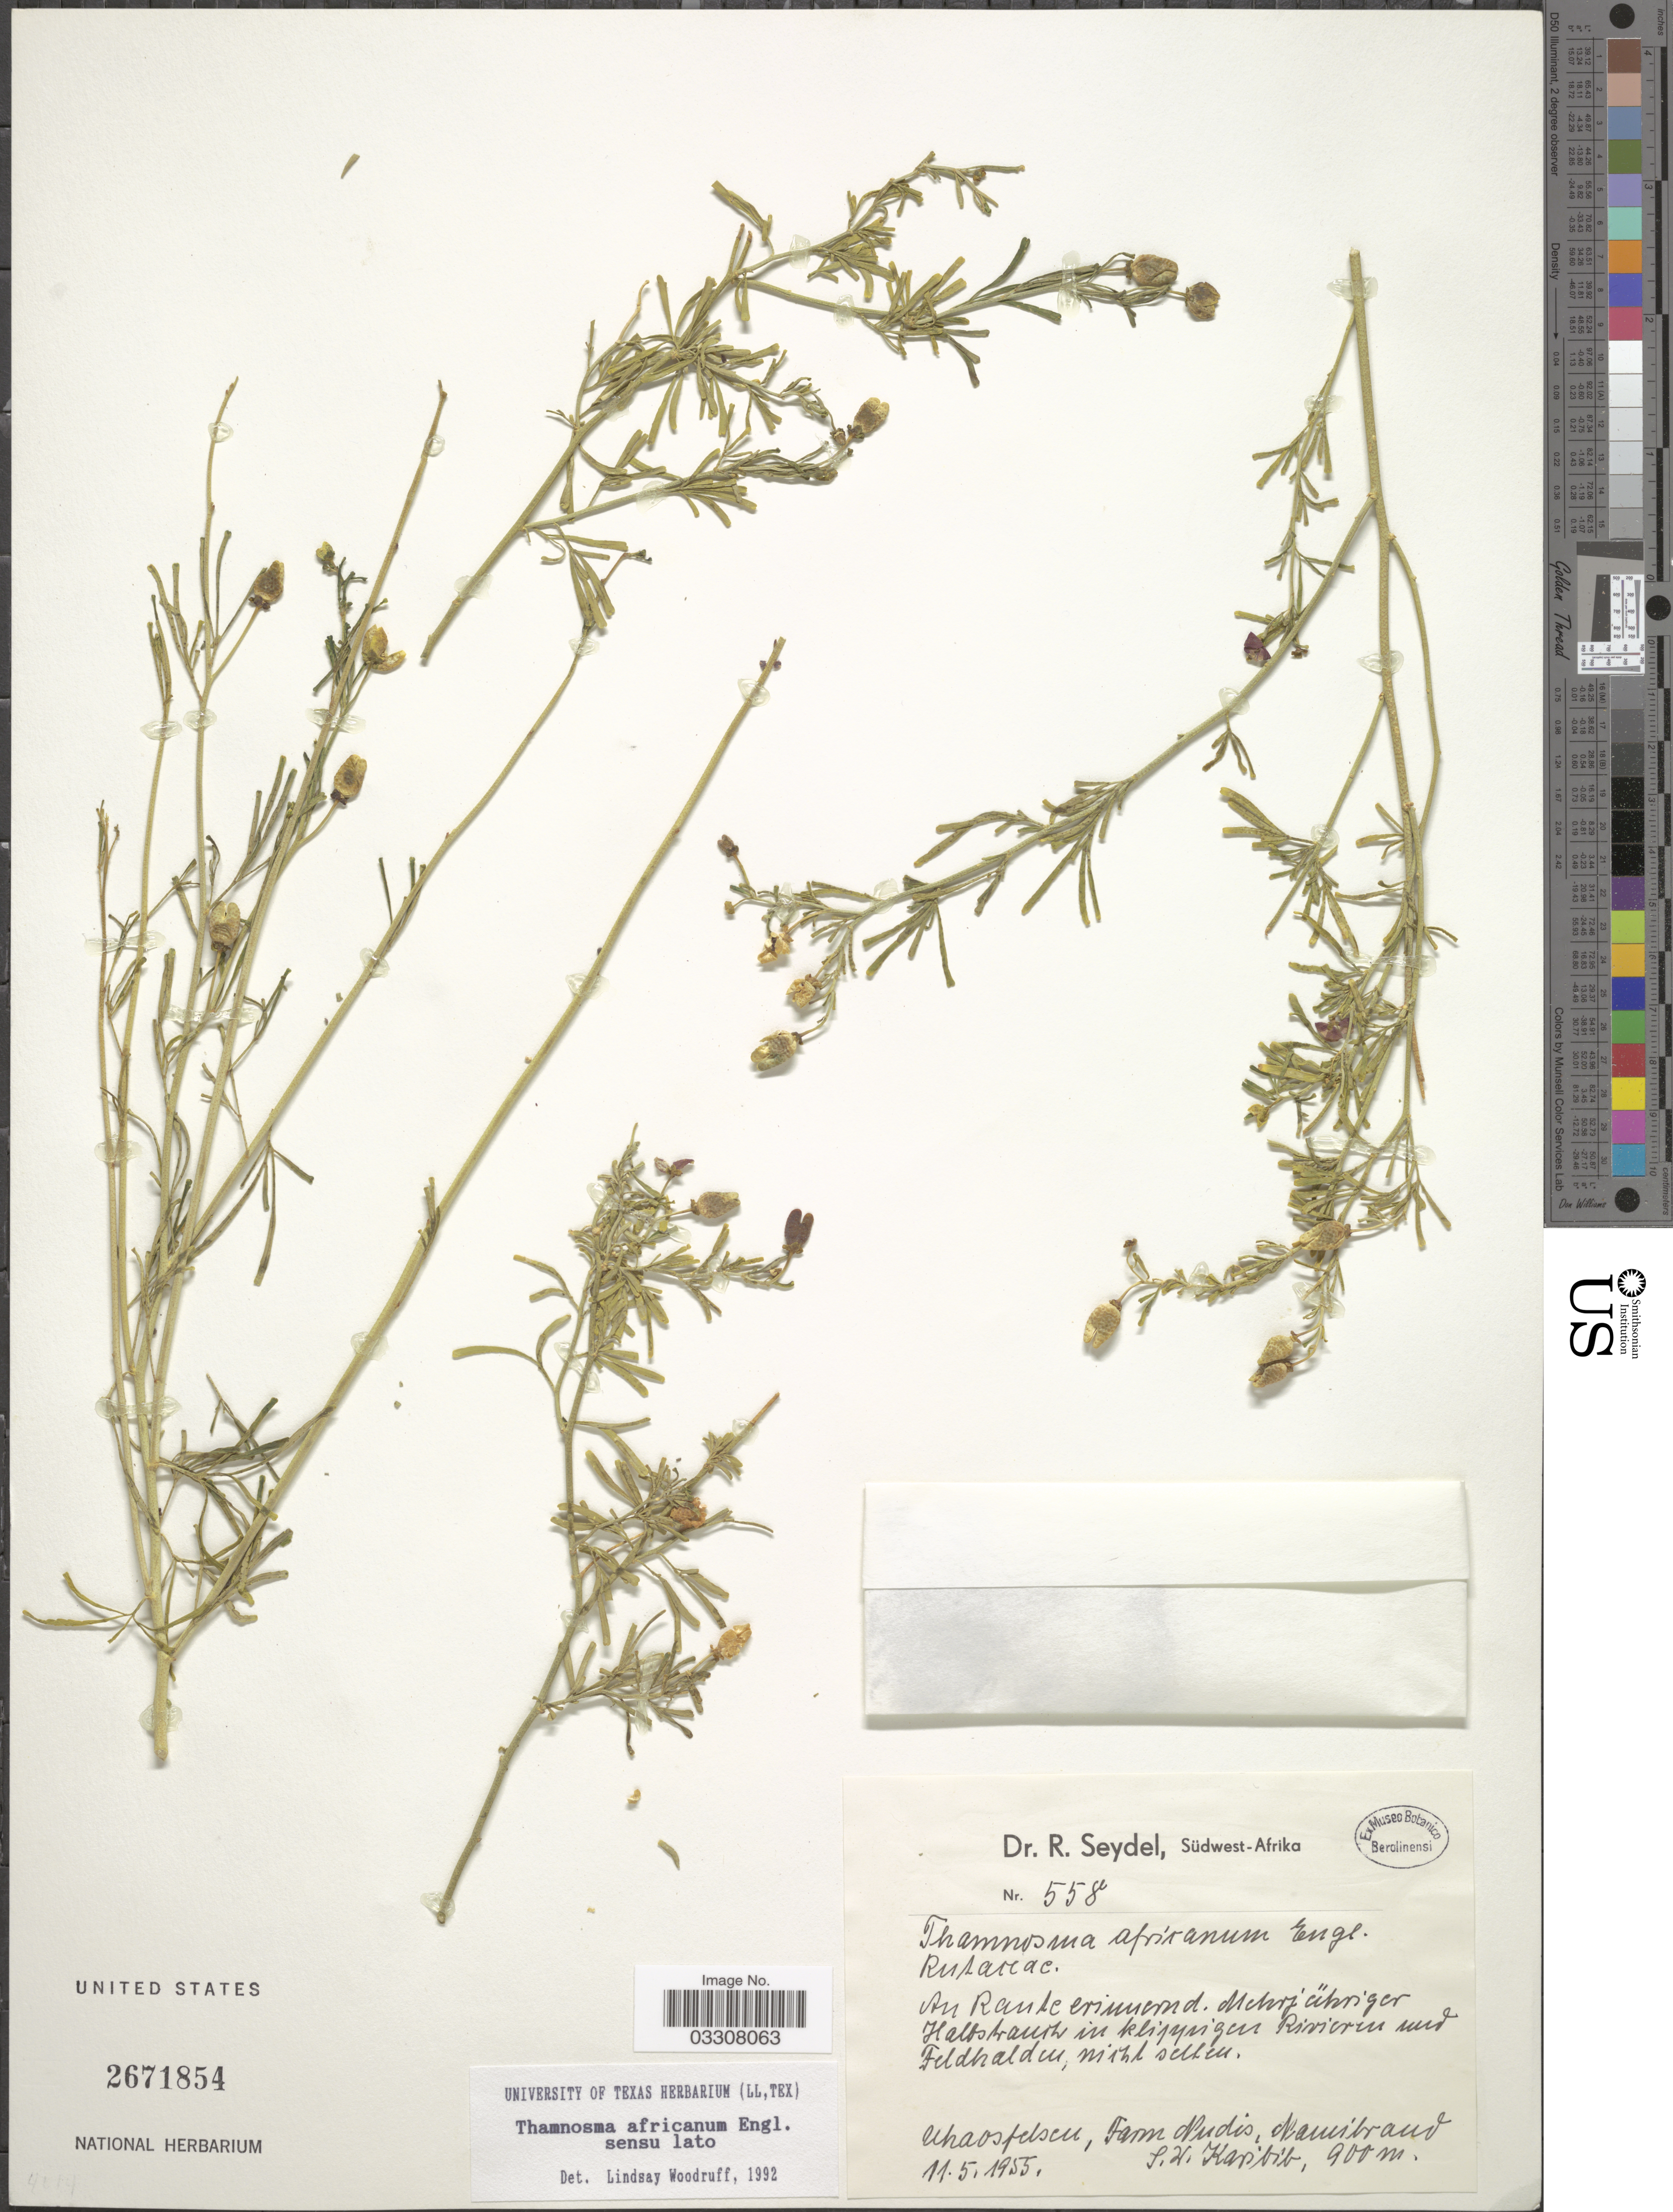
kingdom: Plantae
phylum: Tracheophyta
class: Magnoliopsida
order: Sapindales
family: Rutaceae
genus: Thamnosma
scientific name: Thamnosma africana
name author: Engl.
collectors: R. Seydel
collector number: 558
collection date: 1955-05-11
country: Namibia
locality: Südwest-Afrika. Uhaosfelsen, Farm Nudis, Namibrand. S. W. Karibib.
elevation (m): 900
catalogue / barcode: US 2671854